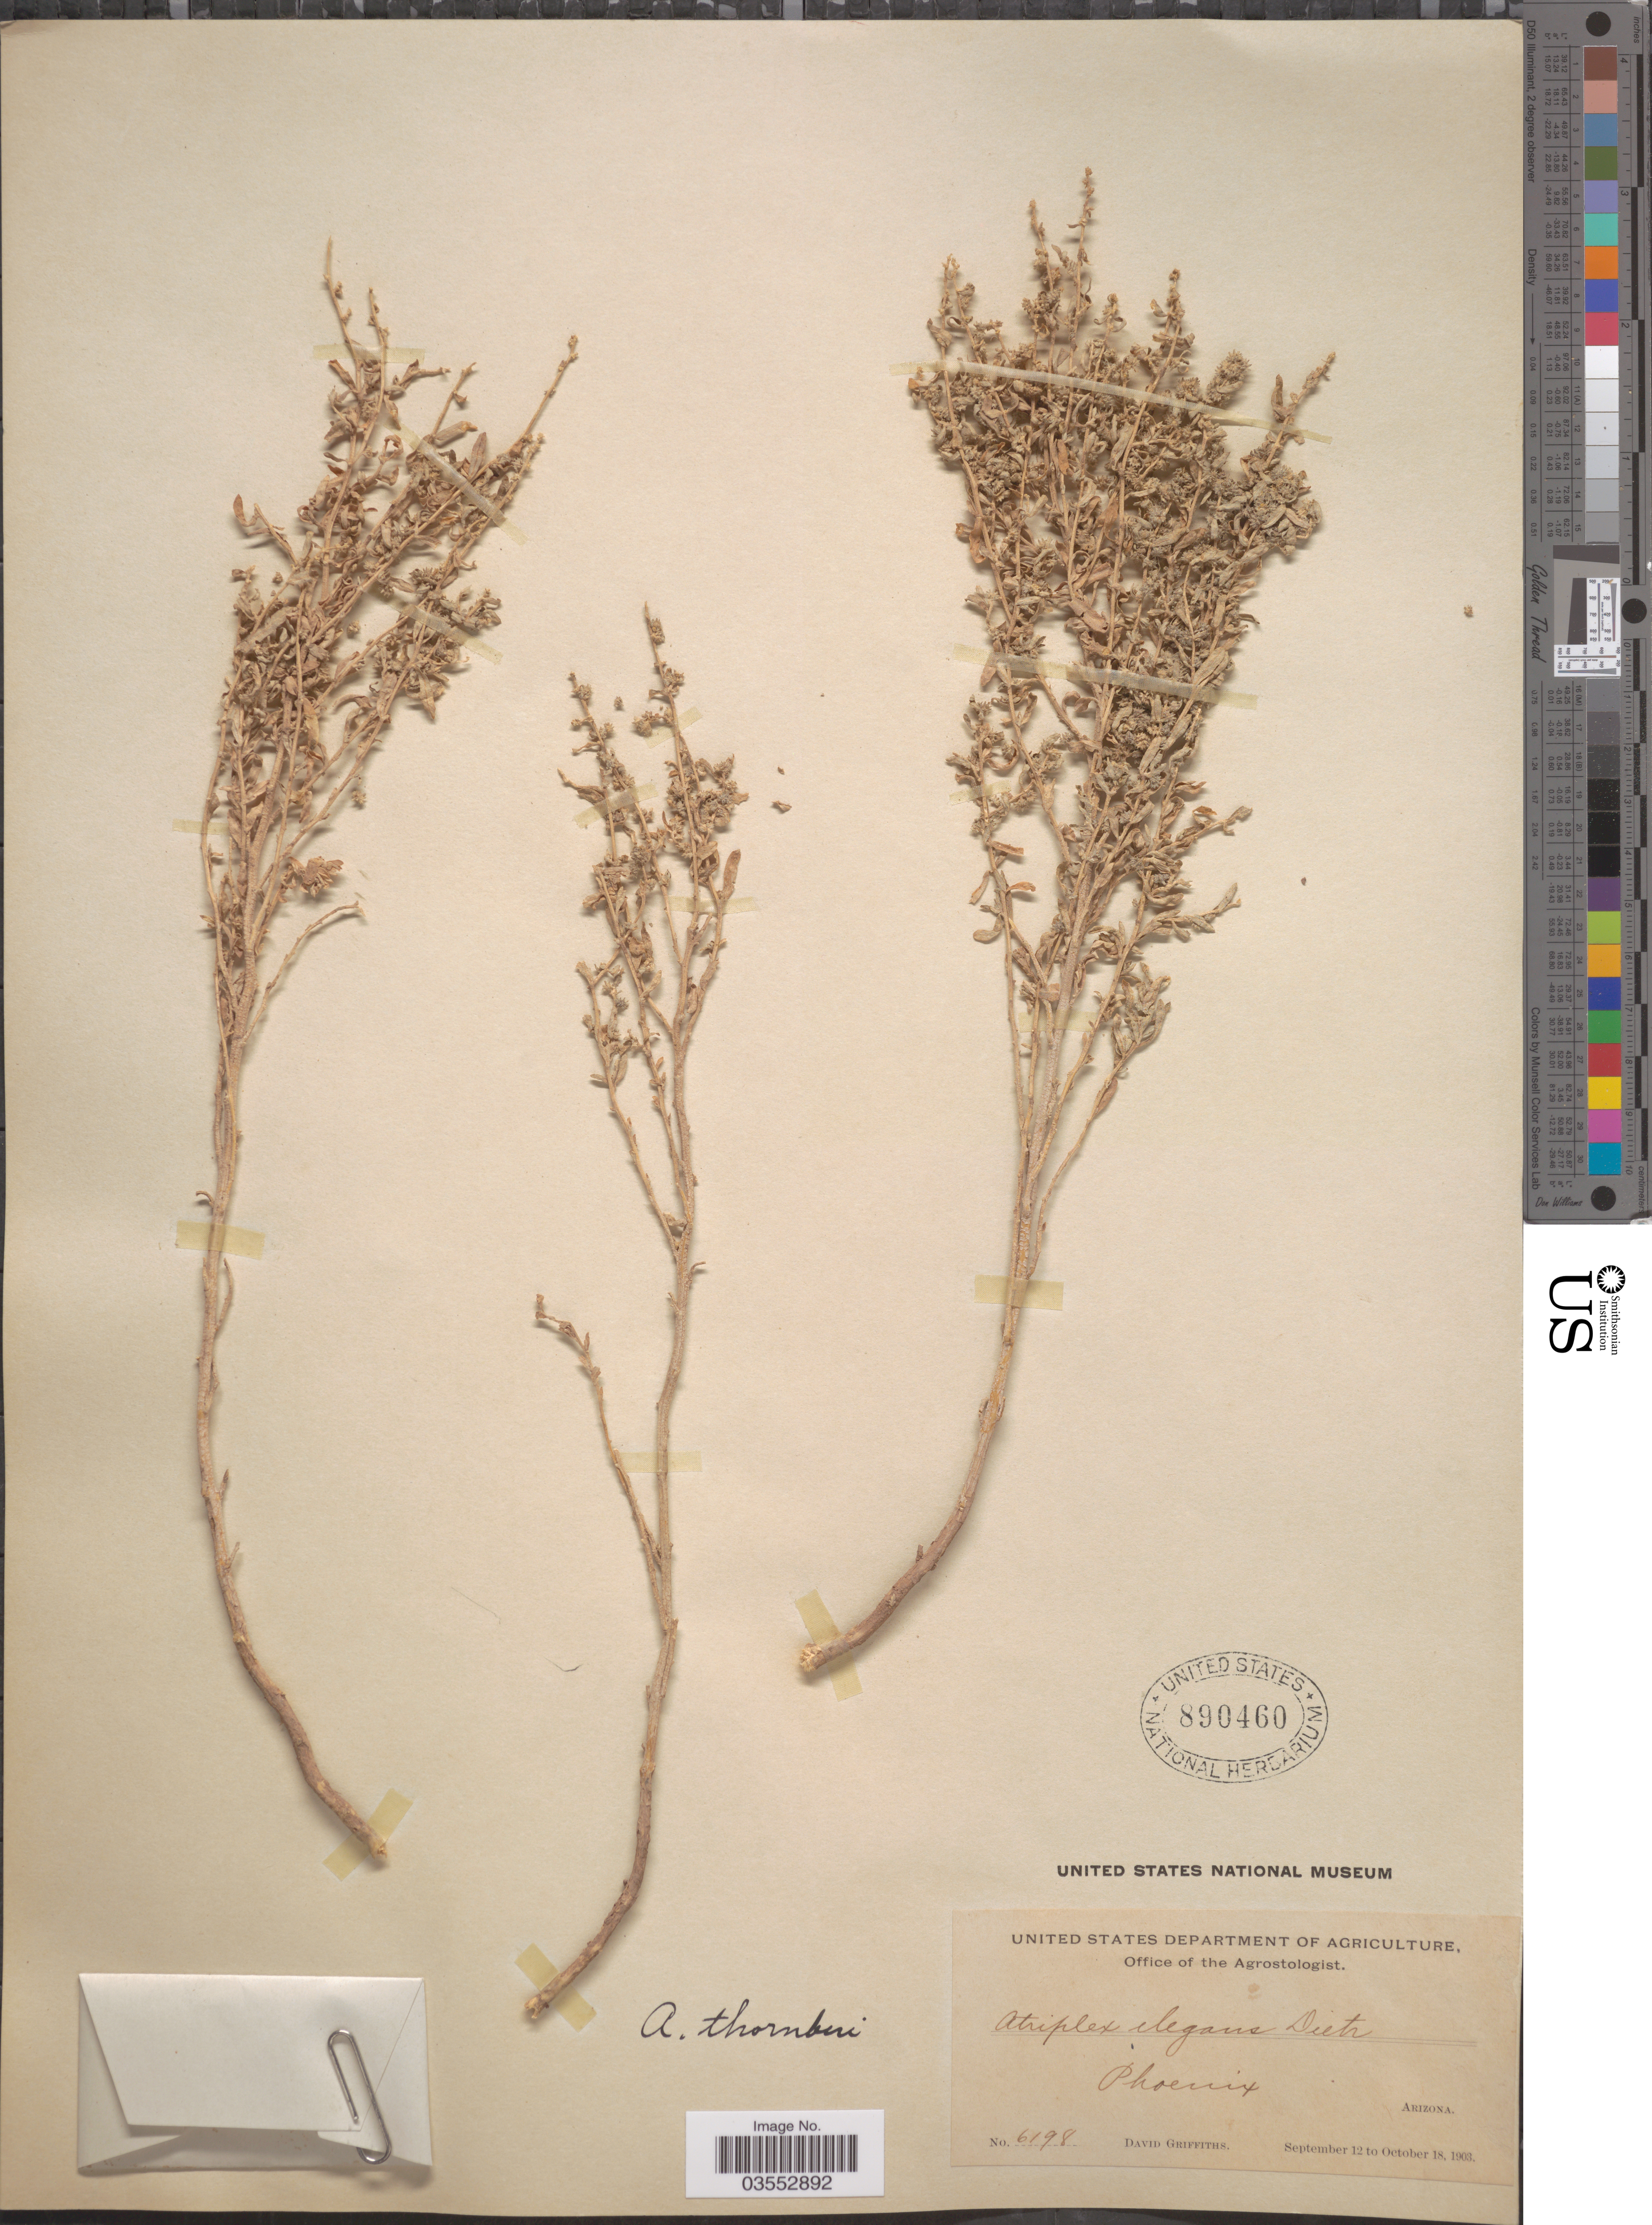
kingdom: Plantae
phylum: Tracheophyta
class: Magnoliopsida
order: Caryophyllales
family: Amaranthaceae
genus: Atriplex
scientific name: Atriplex thornberi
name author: (M.E. Jones) Standl.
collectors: D. Griffiths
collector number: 6198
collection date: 1903-09-12/1903-10-18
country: United States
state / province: Arizona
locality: Phoenix.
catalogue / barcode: US 890460